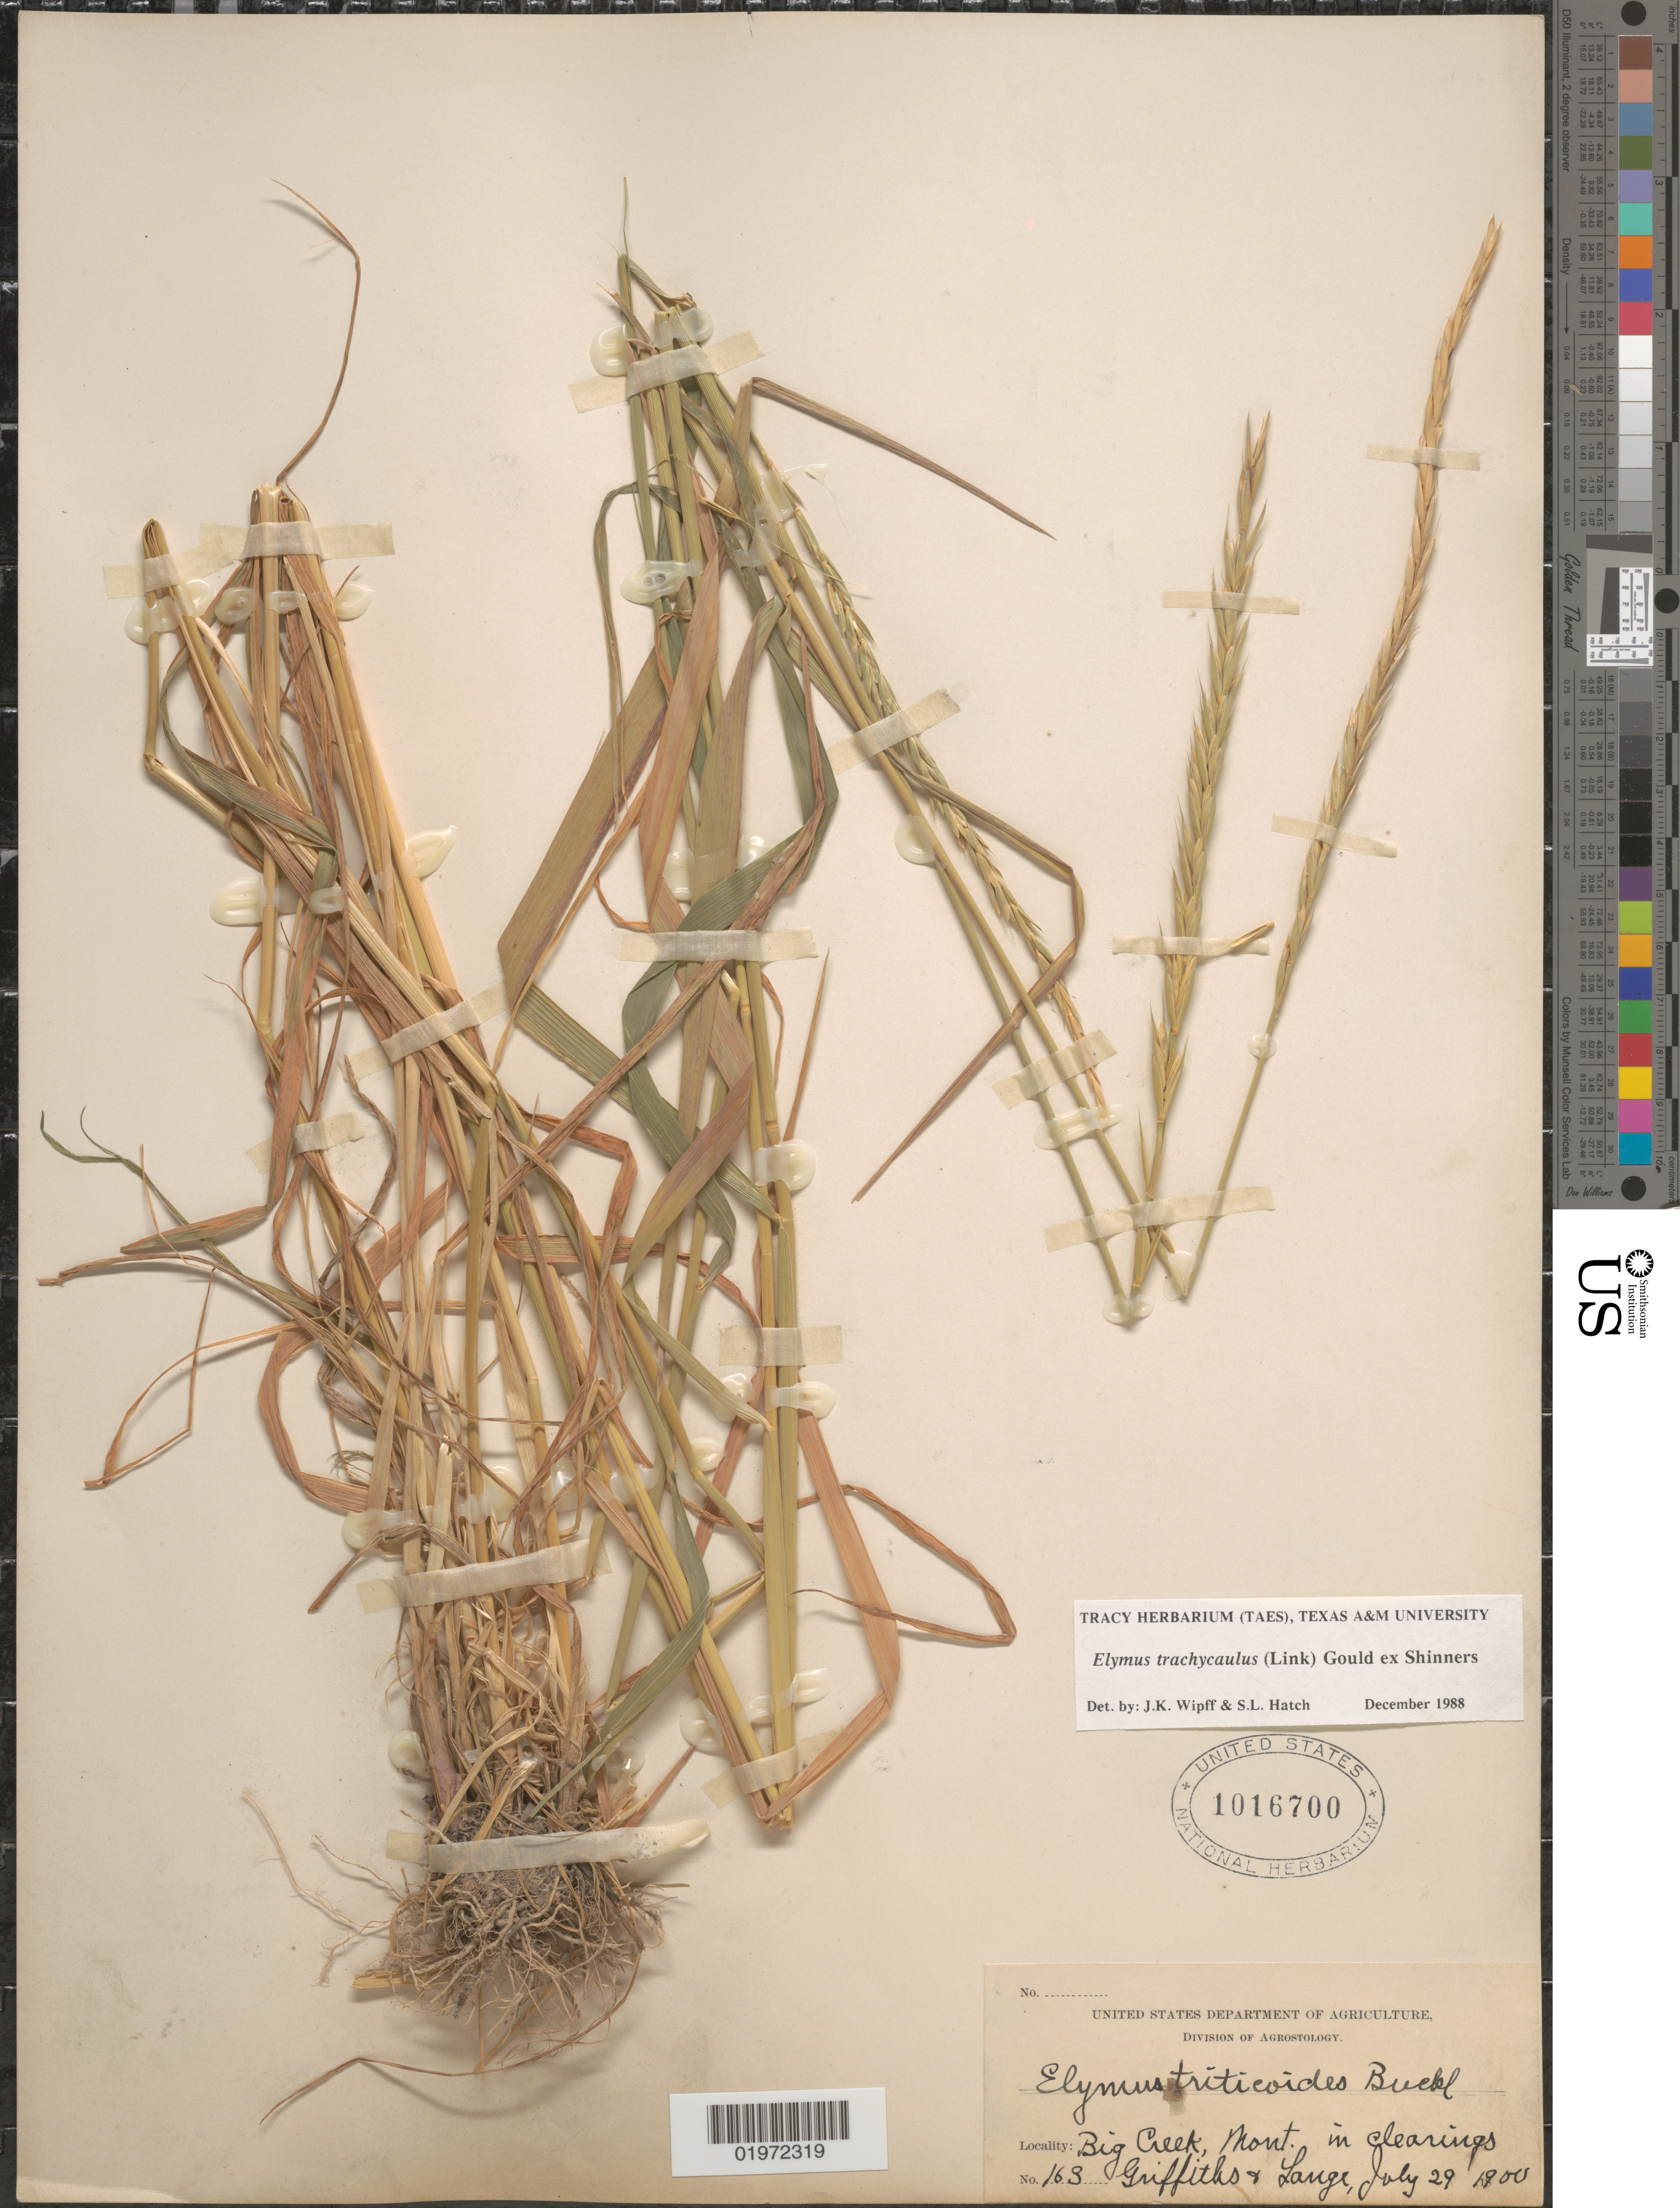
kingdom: Plantae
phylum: Tracheophyta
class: Liliopsida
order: Poales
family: Poaceae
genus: Elymus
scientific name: Elymus trachycaulus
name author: (Link) Gould ex Shinners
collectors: -- Griffiths & -- Lange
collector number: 163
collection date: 1900-07-29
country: United States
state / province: Montana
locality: Big Creek, in clearings.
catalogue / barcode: US 1016700